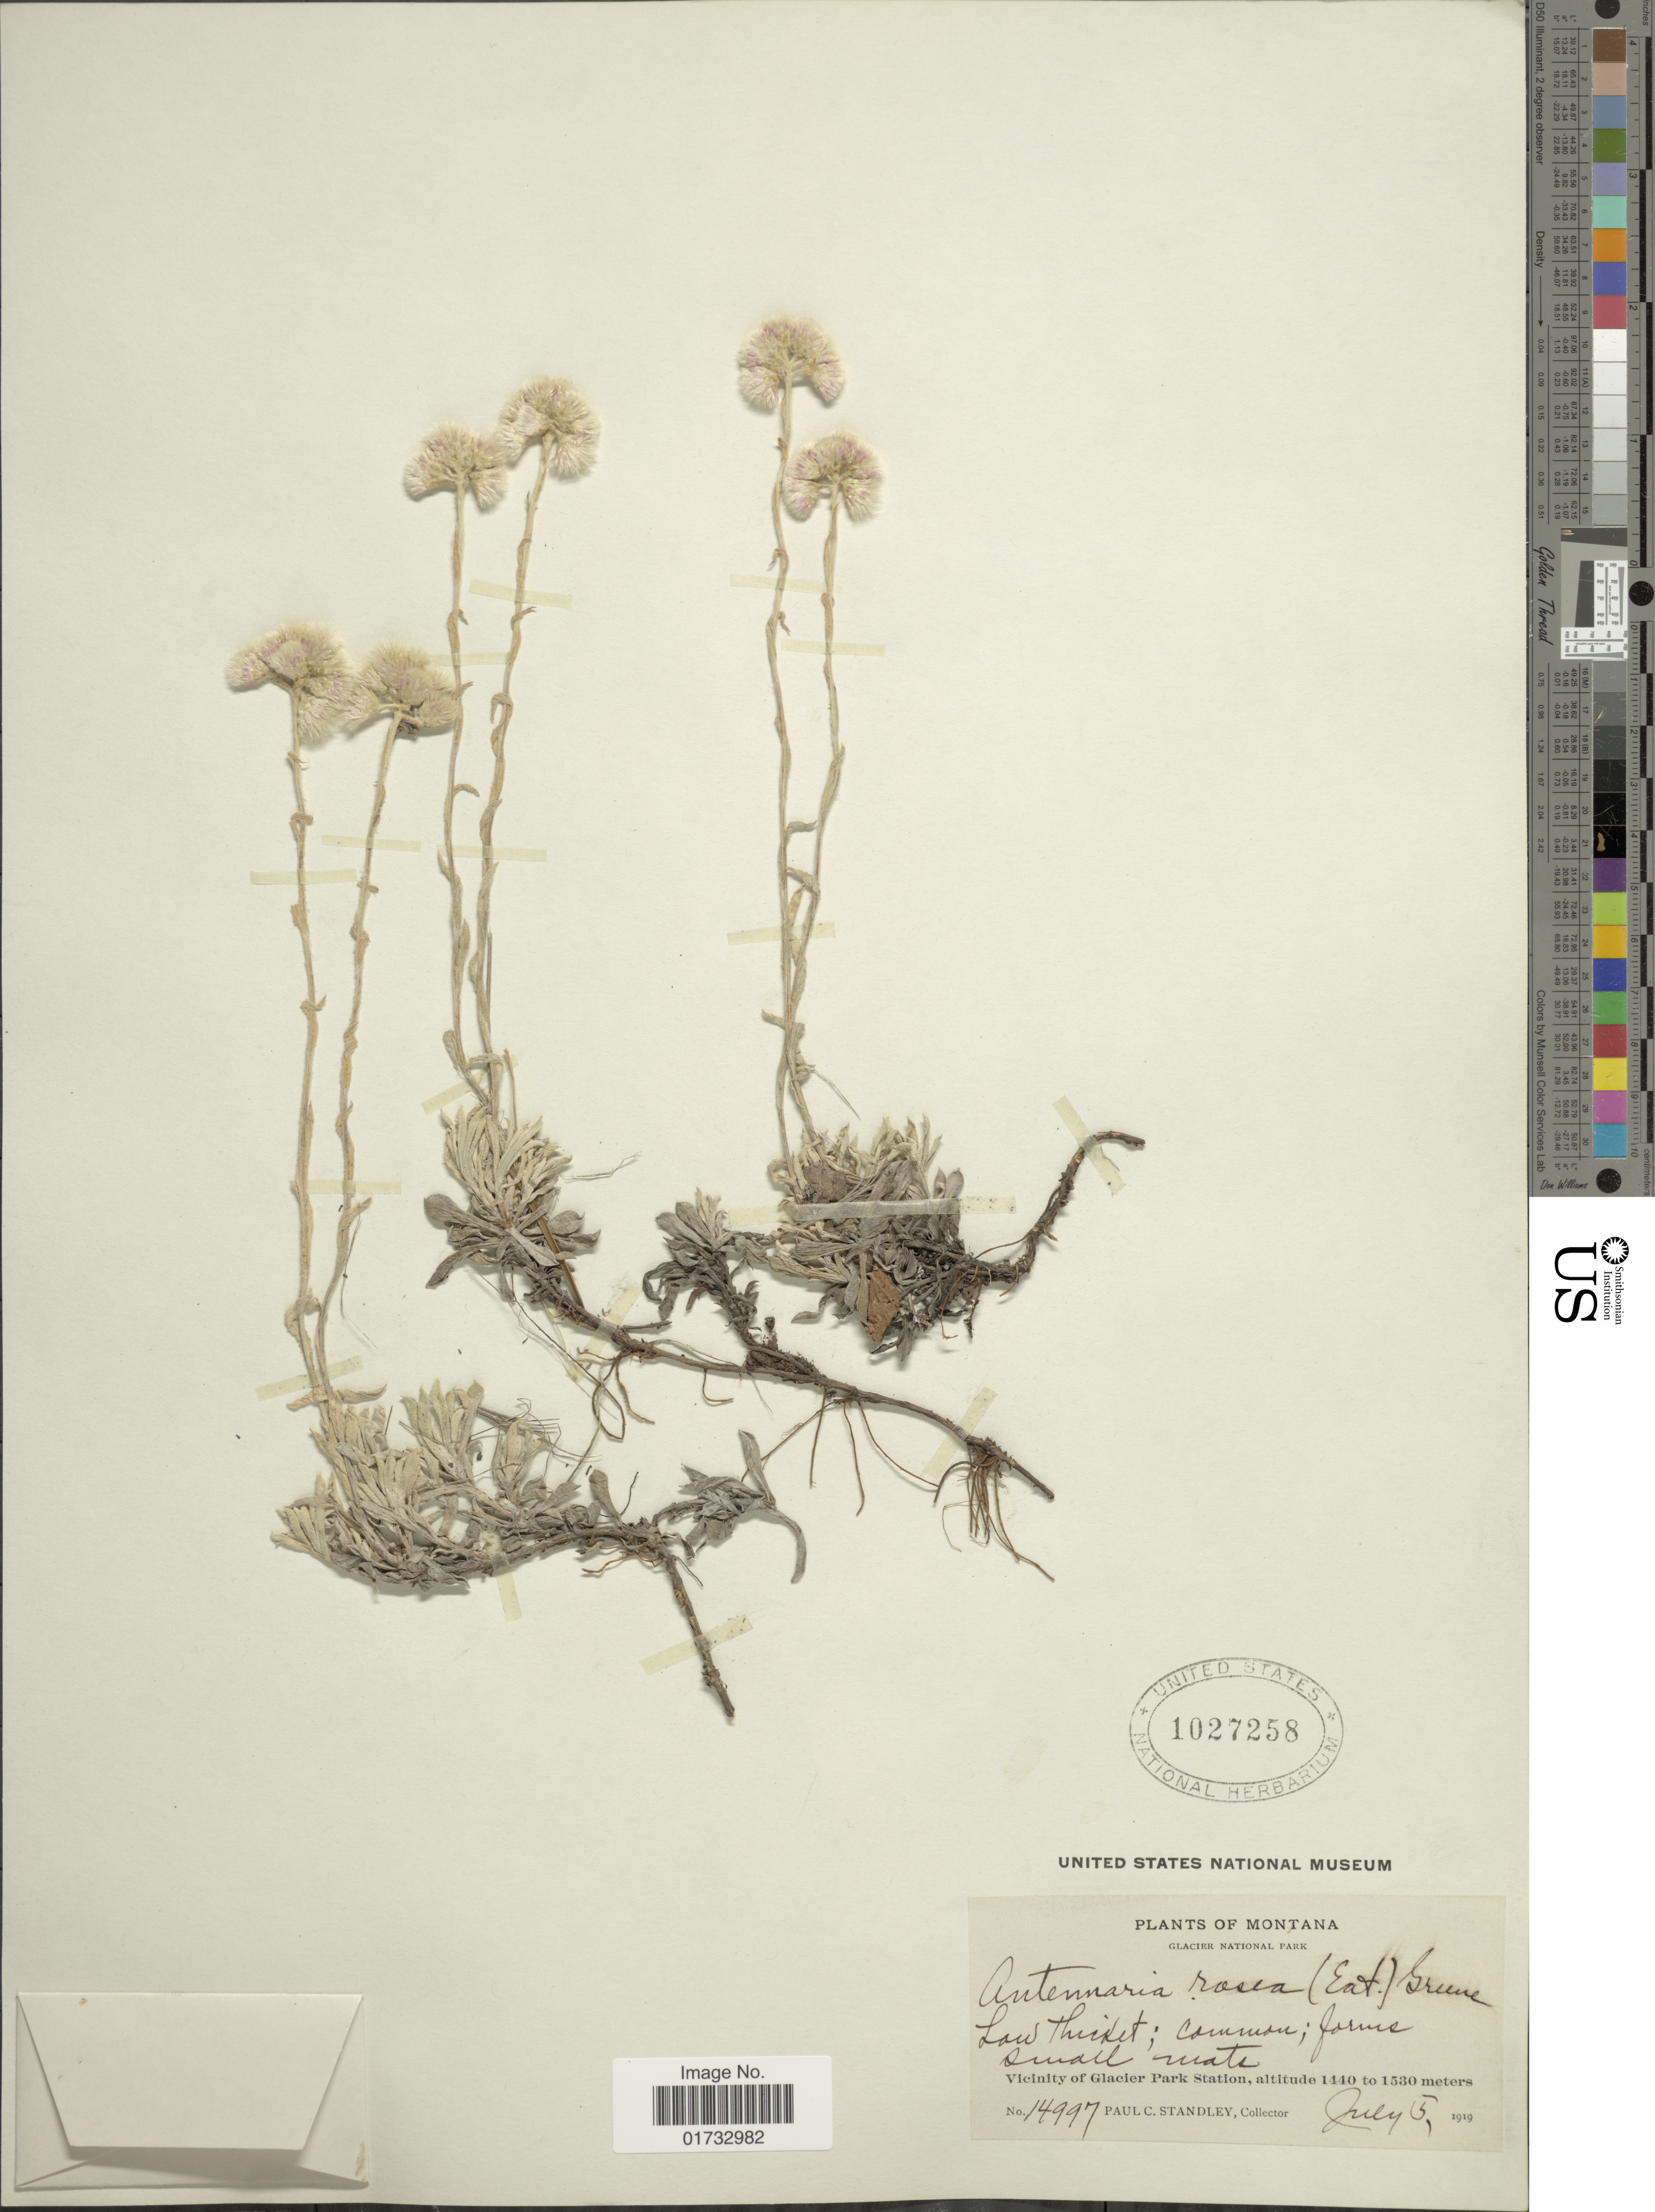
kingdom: Plantae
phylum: Tracheophyta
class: Magnoliopsida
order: Asterales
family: Asteraceae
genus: Antennaria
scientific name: Antennaria rosea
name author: Greene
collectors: P. C. Standley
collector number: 14997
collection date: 1919-07-05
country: United States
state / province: Montana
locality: Glacier National Park, low thicket; common; forms; small mate, vicinity of Glacier Park Station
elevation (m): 1440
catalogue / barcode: US 1027258